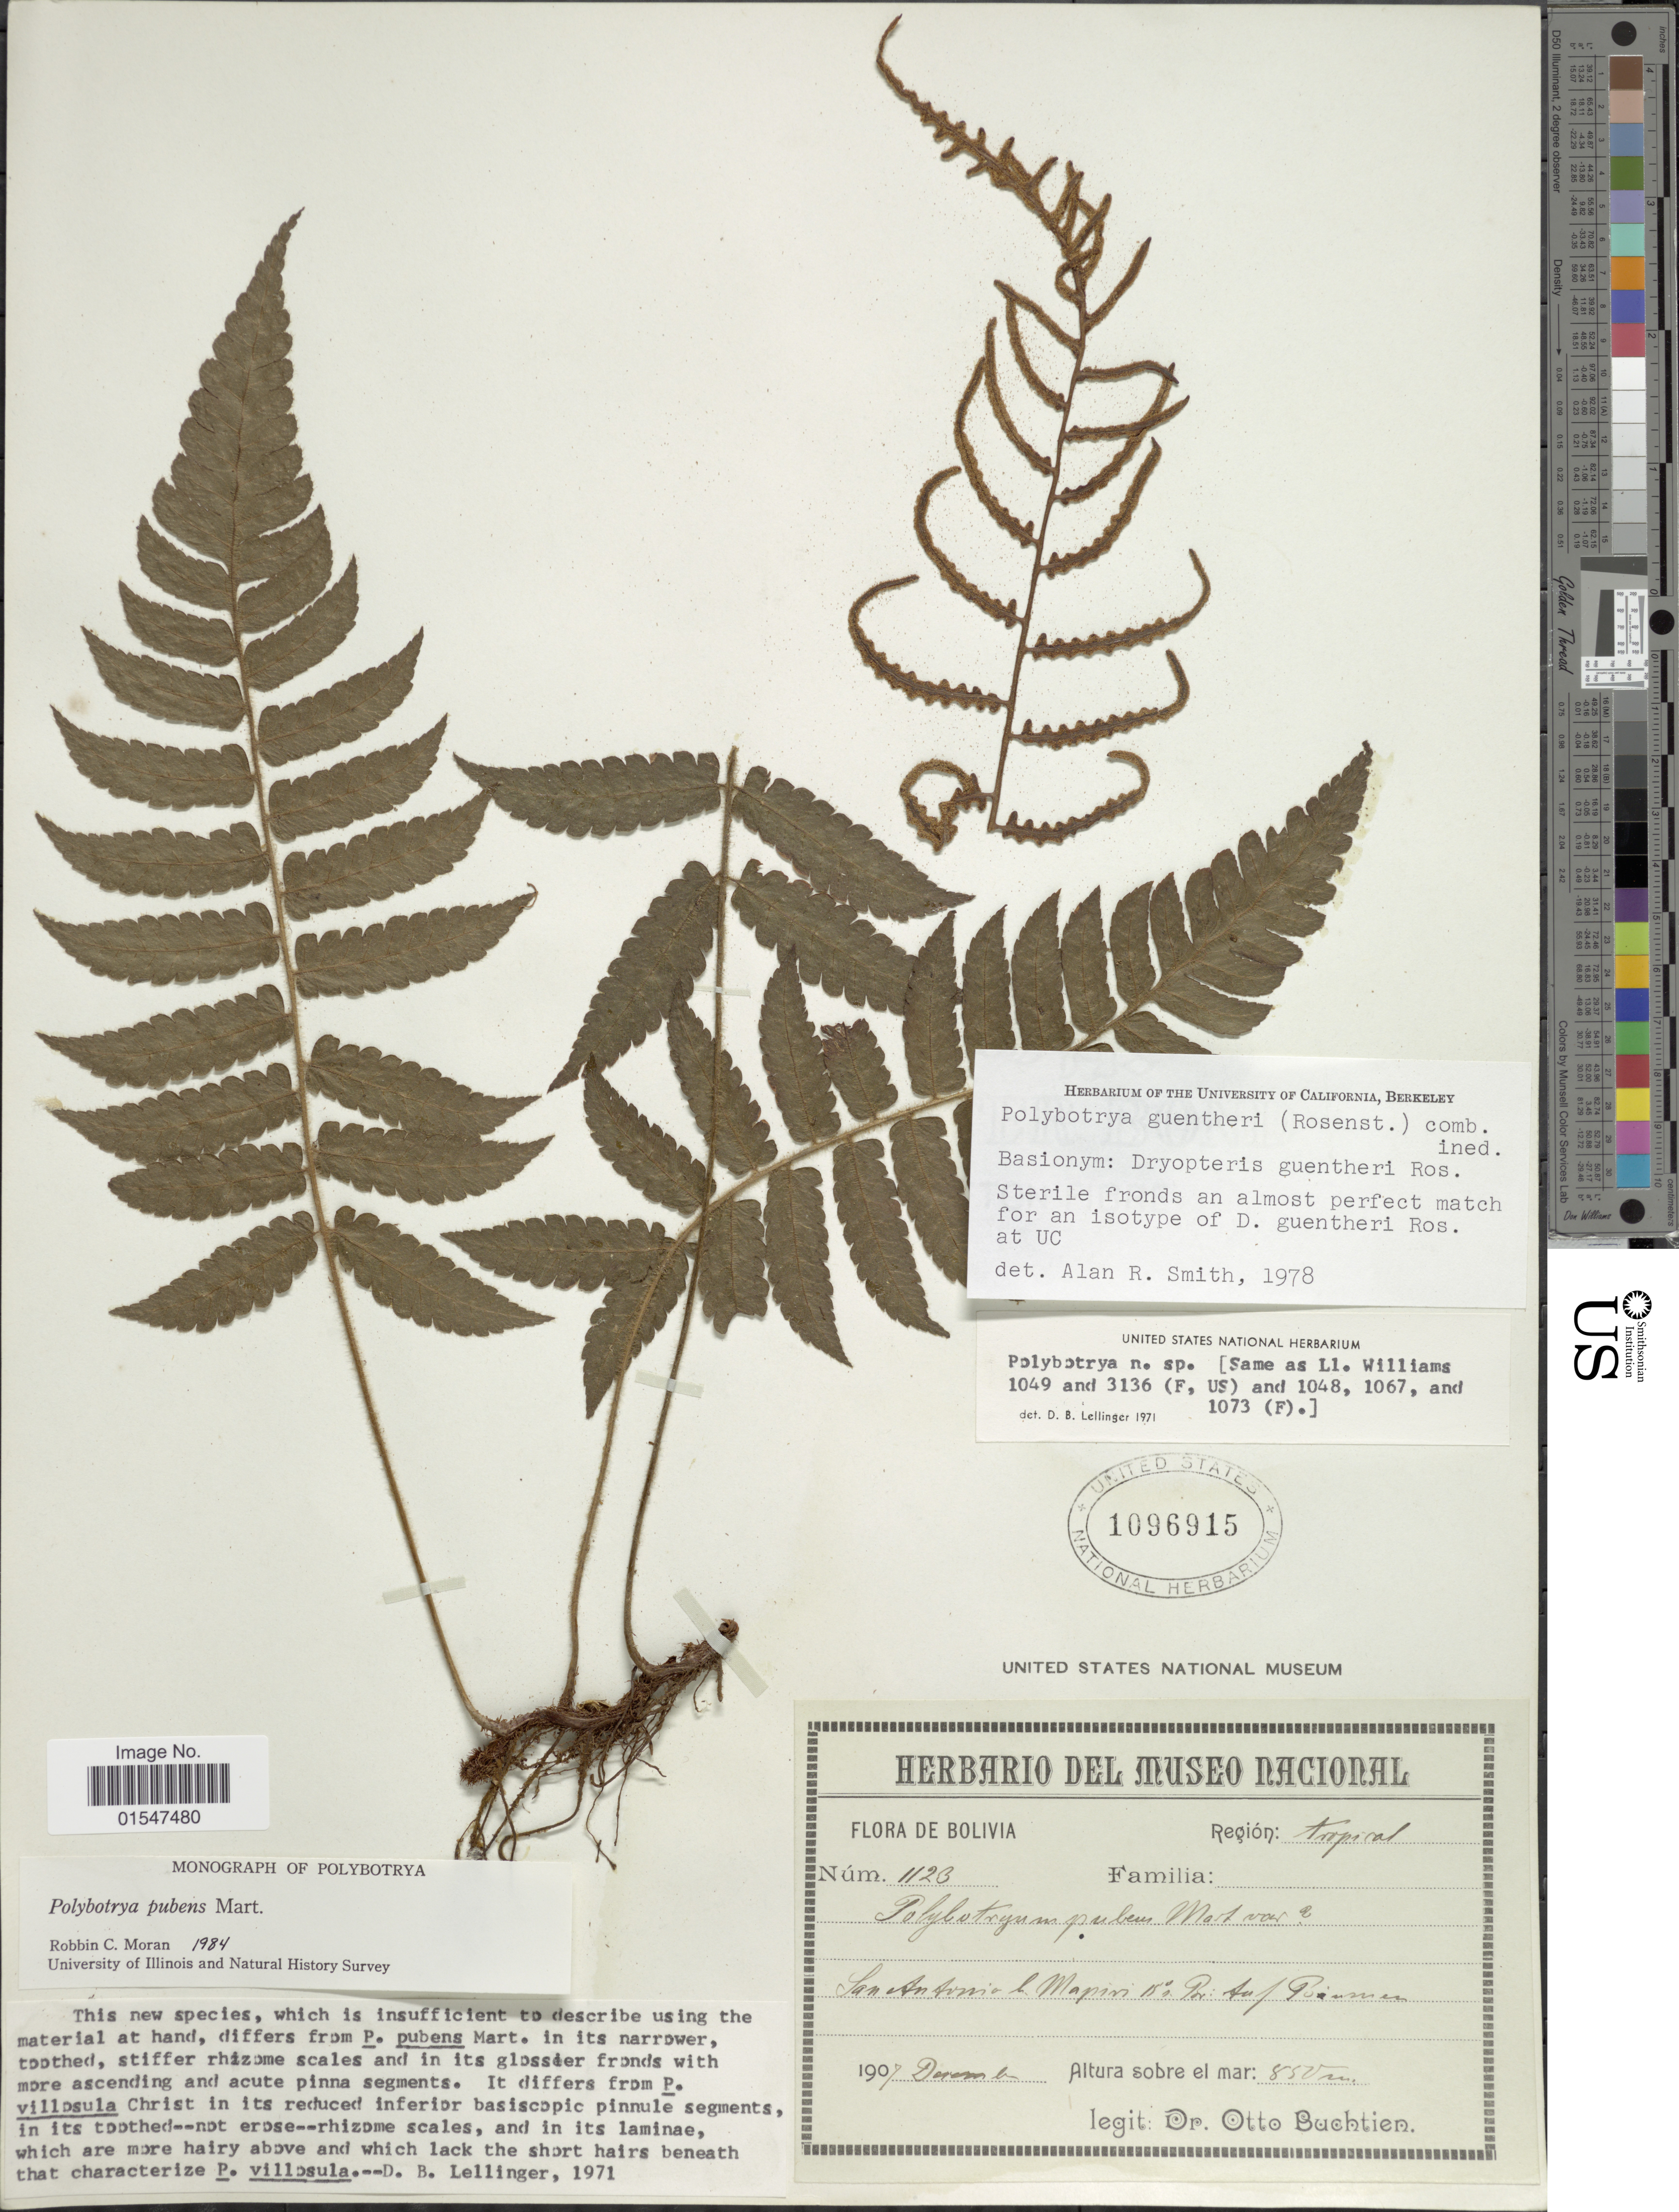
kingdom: Plantae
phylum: Tracheophyta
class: Polypodiopsida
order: Polypodiales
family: Dryopteridaceae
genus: Polybotrya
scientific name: Polybotrya pubens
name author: Mart.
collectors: O. Buchtien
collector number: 1123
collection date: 1907-12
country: Bolivia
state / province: La Paz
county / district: Mapiri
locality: San Antonio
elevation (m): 850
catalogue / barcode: US 1096915